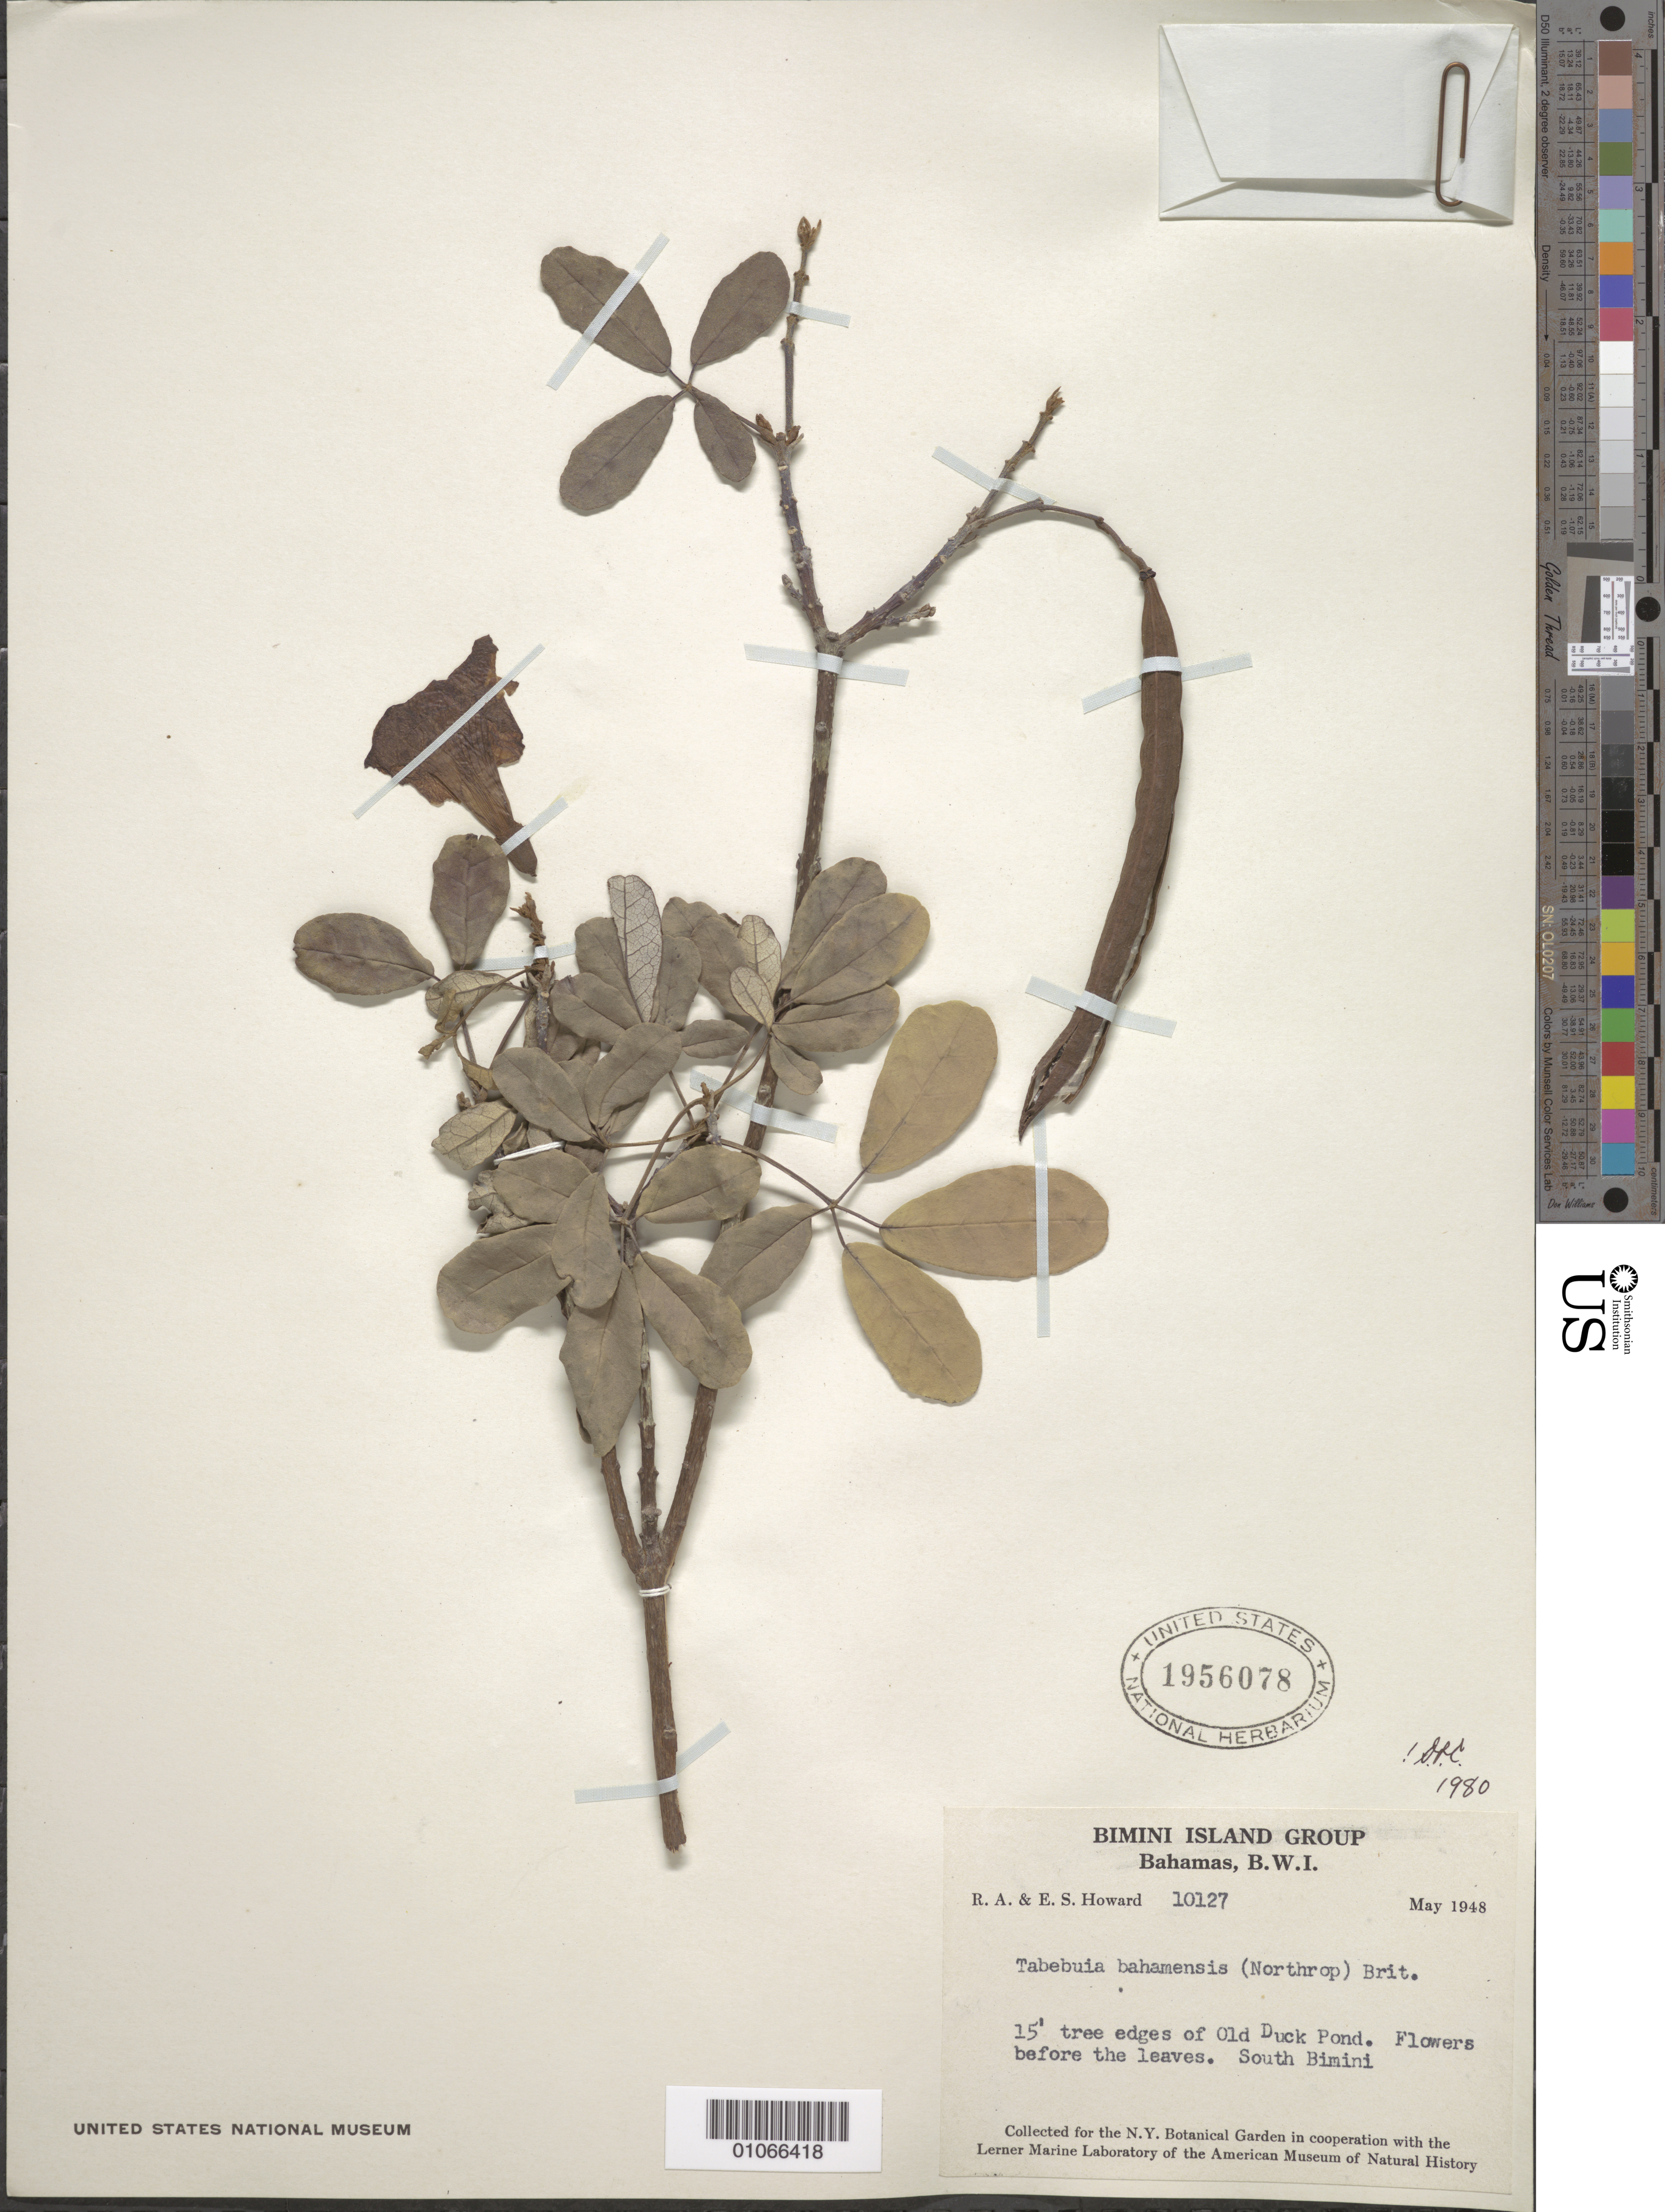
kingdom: Plantae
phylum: Tracheophyta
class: Magnoliopsida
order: Lamiales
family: Bignoniaceae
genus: Tabebuia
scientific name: Tabebuia bahamensis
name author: (Northr.) Britton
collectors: R. A. Howard & E. S. Howard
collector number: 10127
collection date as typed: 01 May 1948 to 31 May 1948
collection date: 1948-05-01/1948-05-31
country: Bahamas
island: South Bimini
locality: Edges of Old Duck Pond.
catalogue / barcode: US 1956078